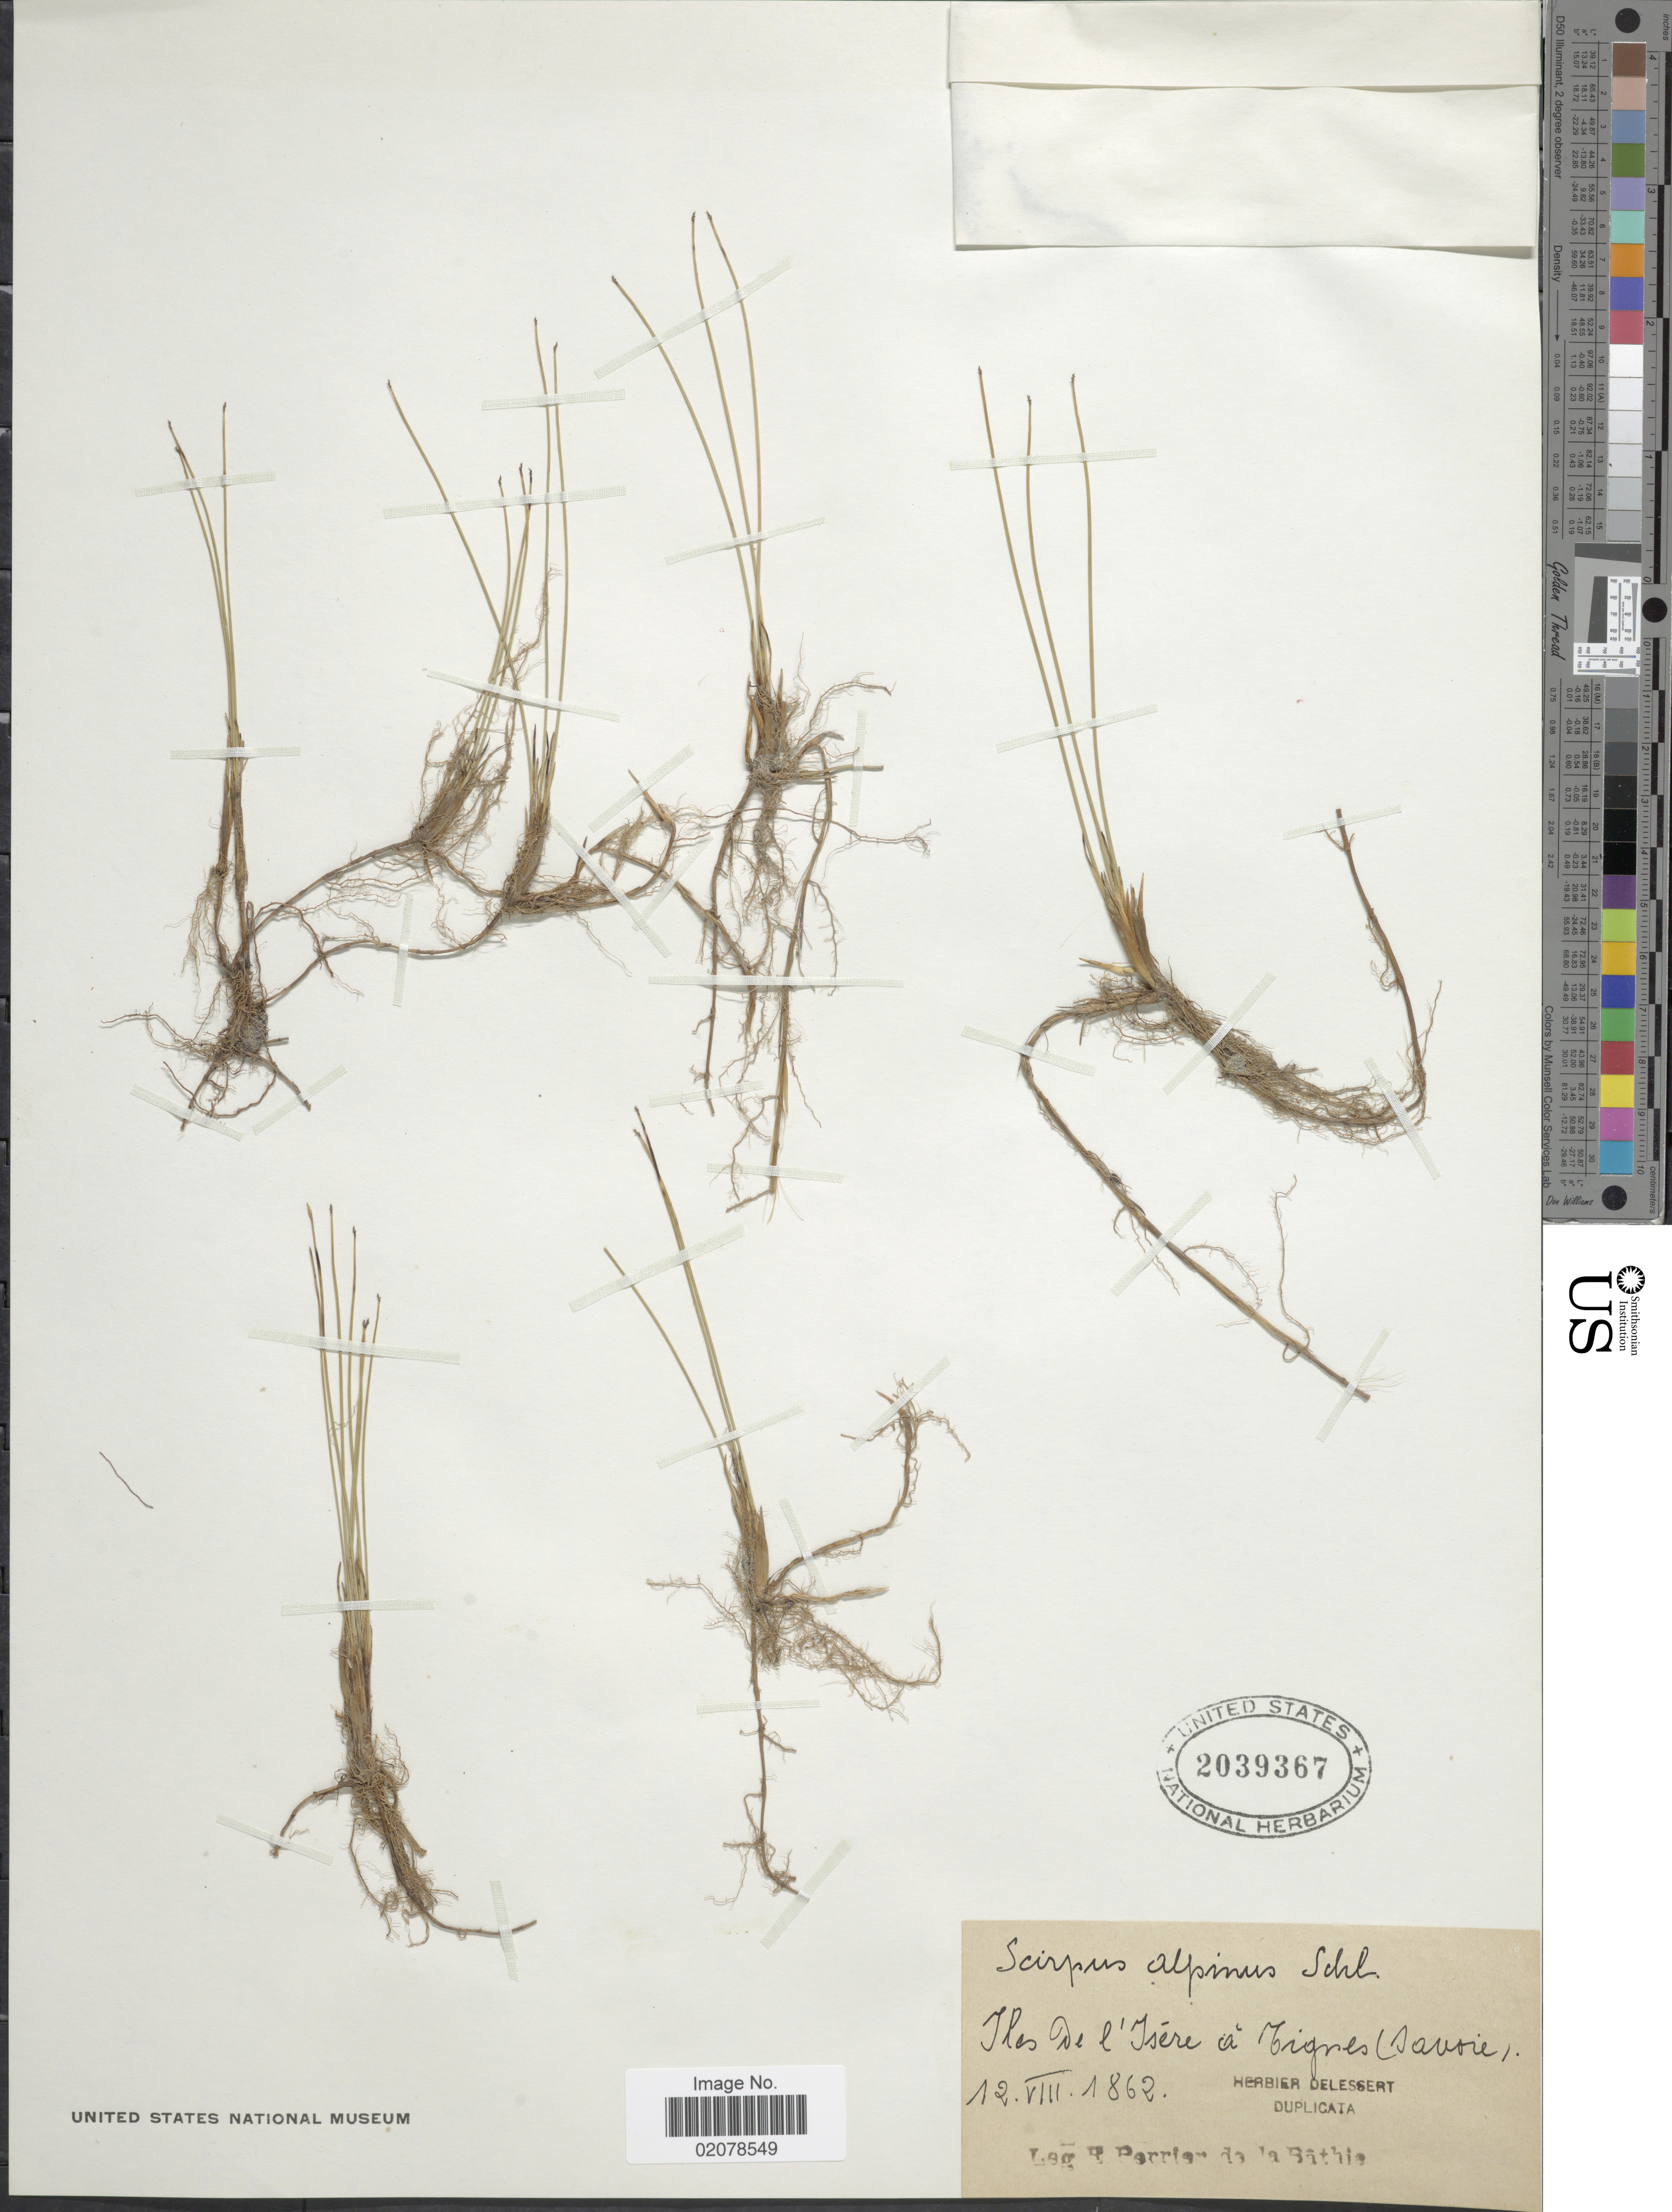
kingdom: Plantae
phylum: Tracheophyta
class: Liliopsida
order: Poales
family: Cyperaceae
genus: Trichophorum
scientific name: Trichophorum alpinum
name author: (L.) Pers.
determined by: Strong, M. T., (US), Smithsonian Institution - National Museum of Natural History (UNITED STATES)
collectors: E. Perrier de la Bâthie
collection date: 1862-08-12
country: France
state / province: Auvergne-Rhône-Alpes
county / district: Isère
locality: Iles de l'Isére á Tignes [interpreted] (savoie)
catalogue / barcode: US 2039367